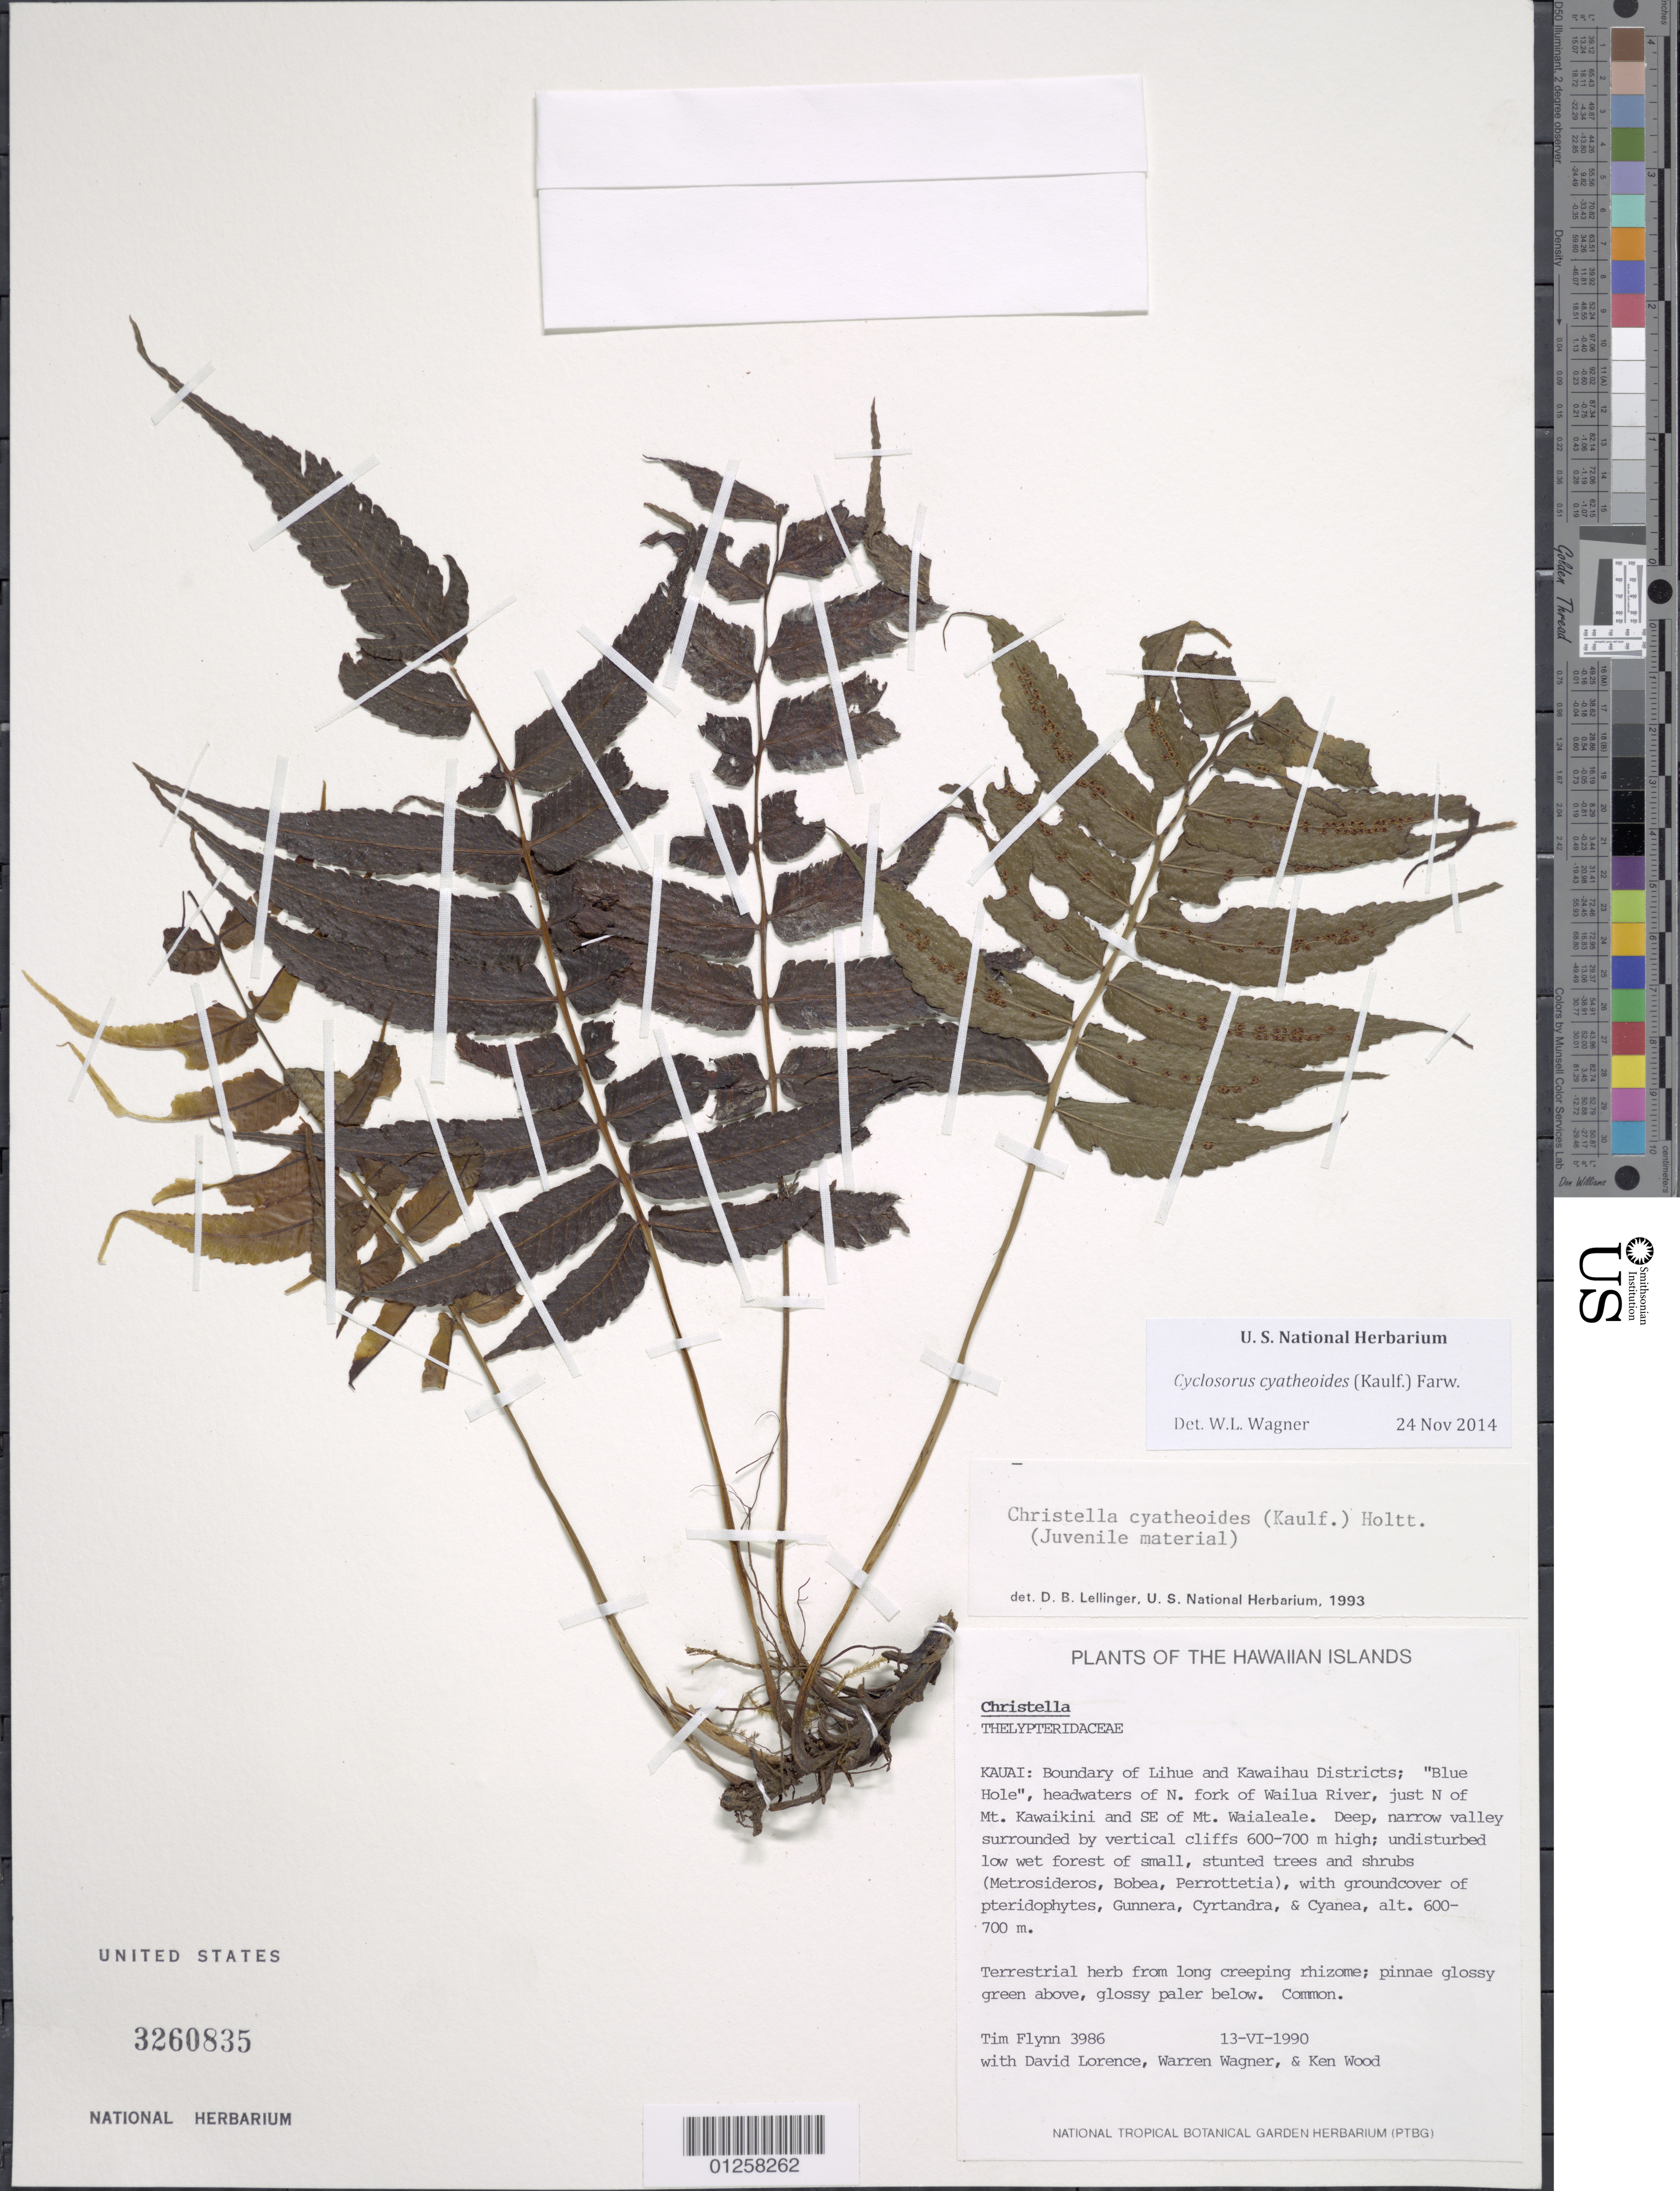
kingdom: Plantae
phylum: Tracheophyta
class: Polypodiopsida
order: Polypodiales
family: Thelypteridaceae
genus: Christella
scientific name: Christella cyatheoides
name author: (Kaulf.) Holttum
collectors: T. W. Flynn et al.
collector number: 3986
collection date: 1990-06-13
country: United States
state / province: Hawaii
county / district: Kauai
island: Kaua'i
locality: Boundary of Lihaue and Kawaihau Districts; "Blue Hole", headwaters of N. fork of Wailua River, just N of Mt. Kawaikini and SE of Mt. Waiaieale.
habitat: Low wet forest.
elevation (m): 600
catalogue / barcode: US 3260835